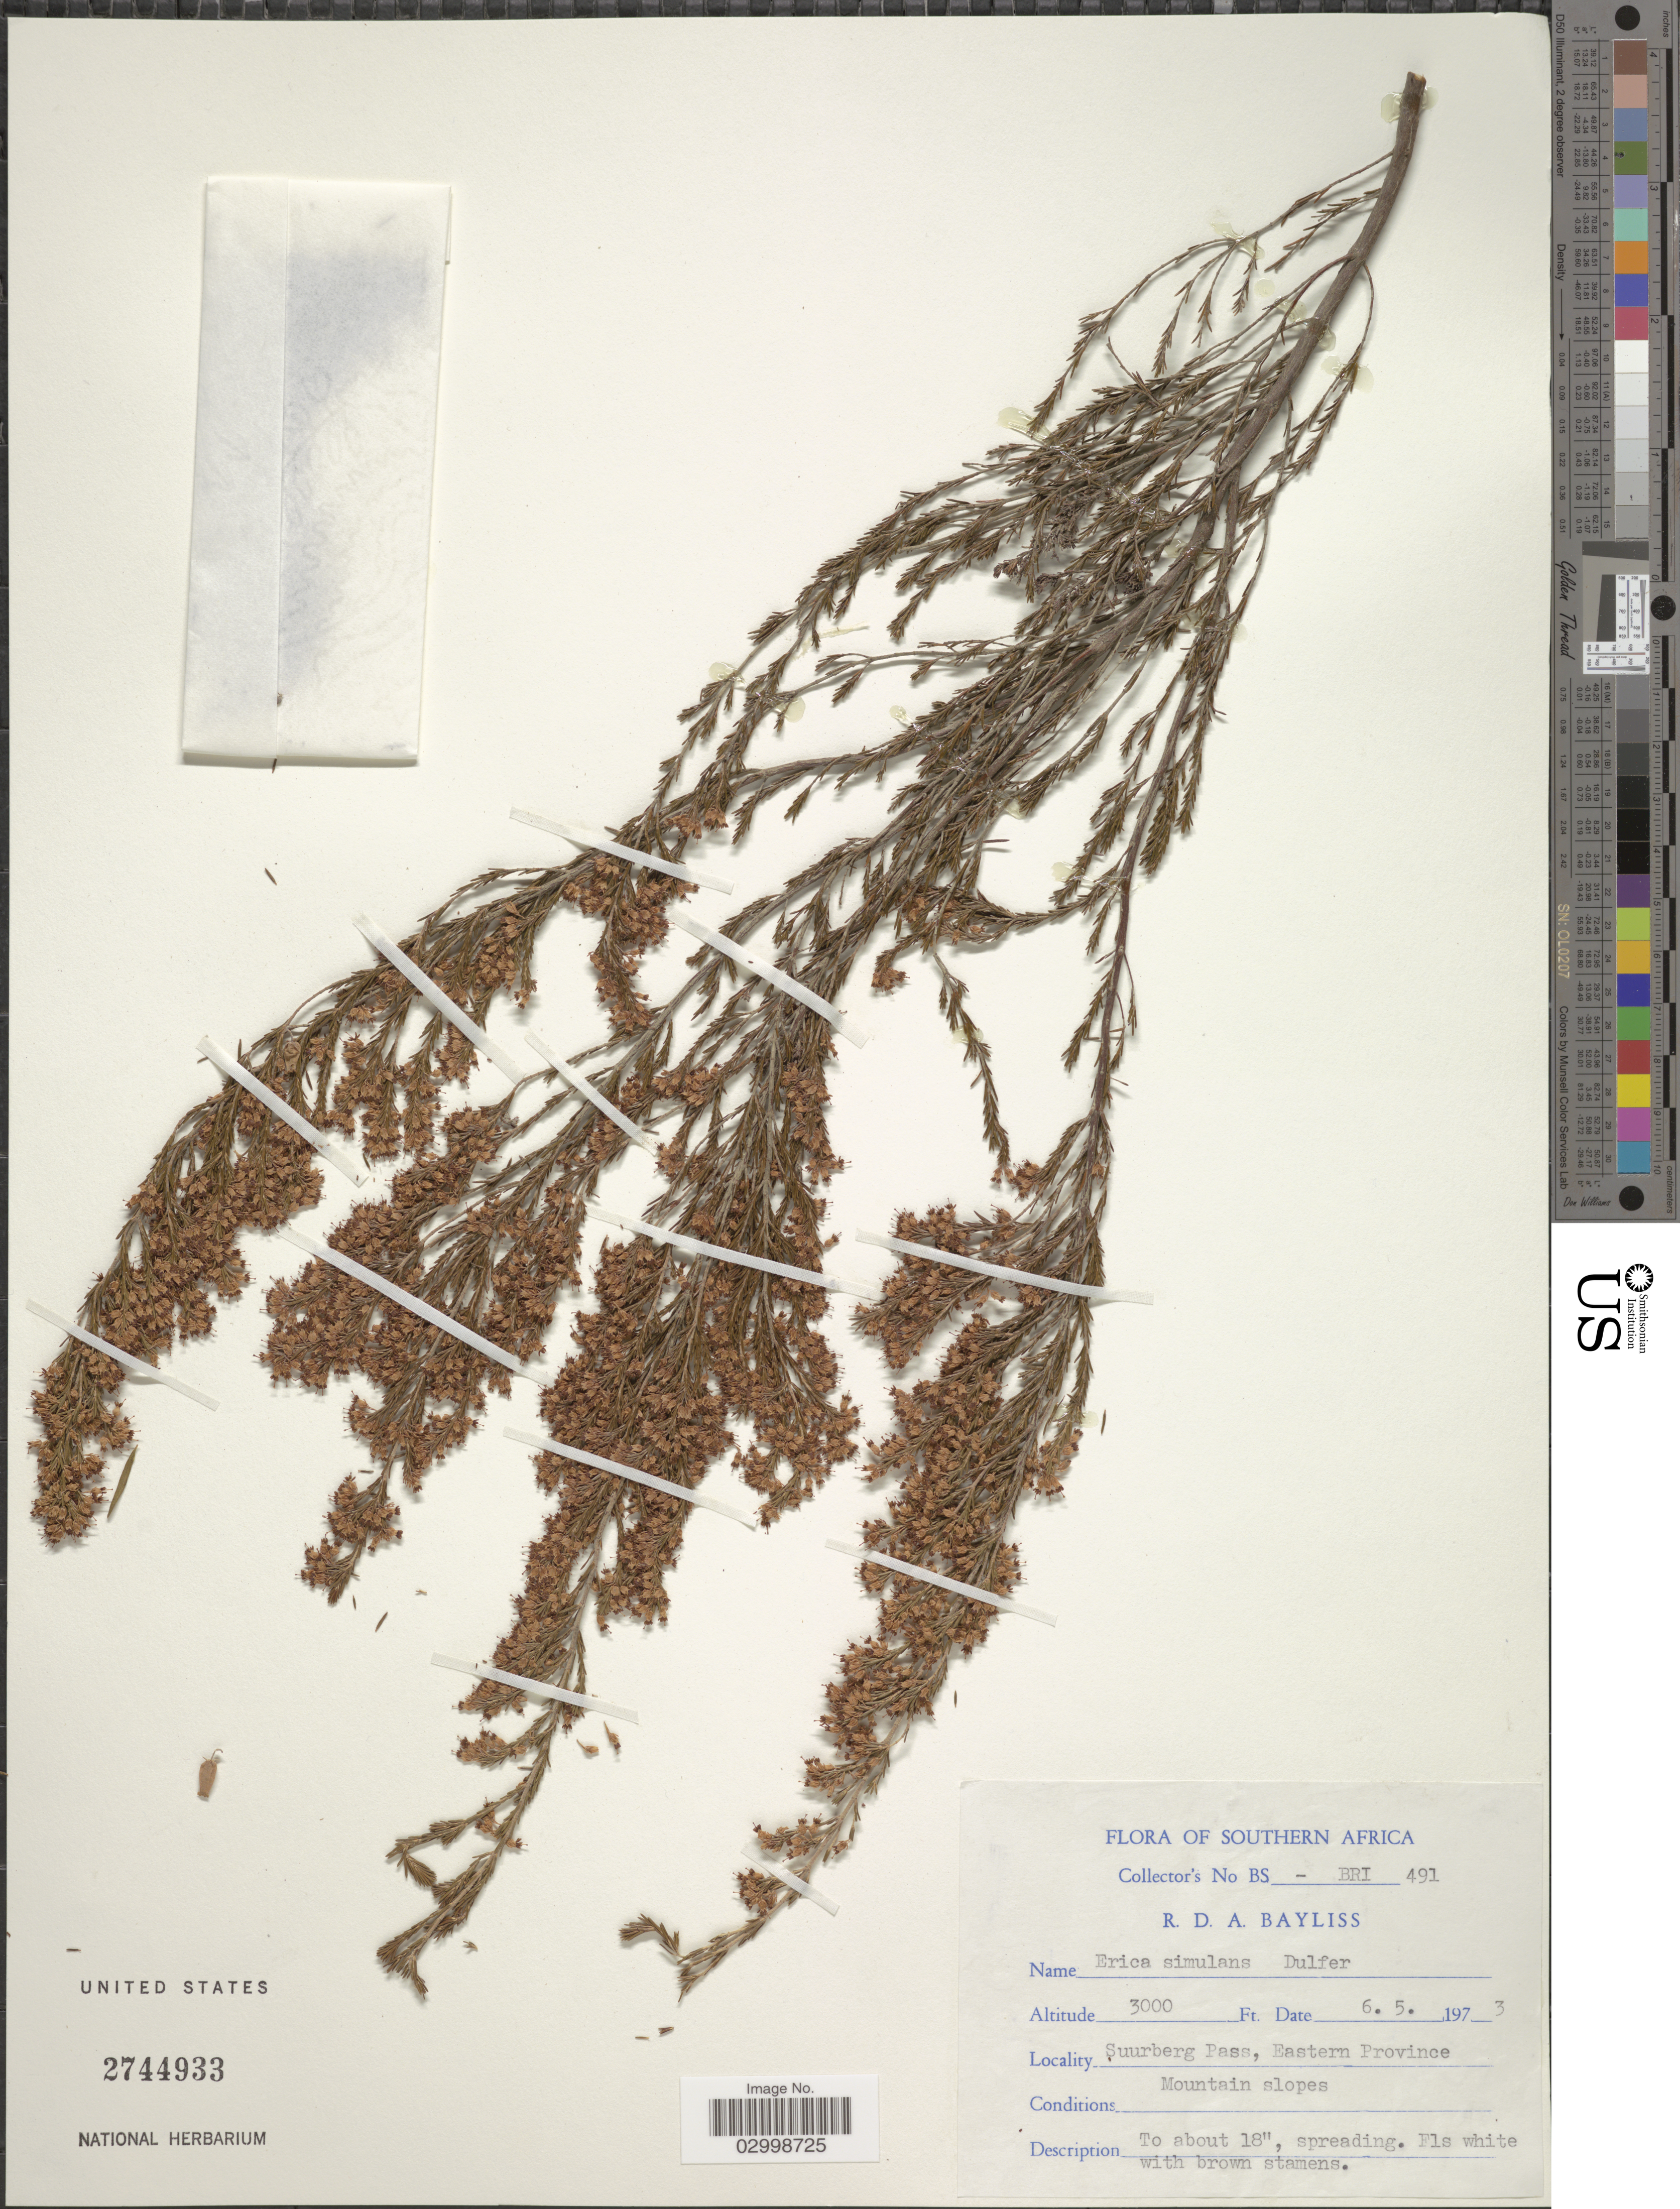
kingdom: Plantae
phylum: Tracheophyta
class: Magnoliopsida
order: Ericales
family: Ericaceae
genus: Erica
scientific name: Erica simulans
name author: Dulfer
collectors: R. Bayliss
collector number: BS-BRI491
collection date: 1973-05-06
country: South Africa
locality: Southern Africa. Suurberg Pass, Eastern Province. Mountain slopes.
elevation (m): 914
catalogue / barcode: US 2744933